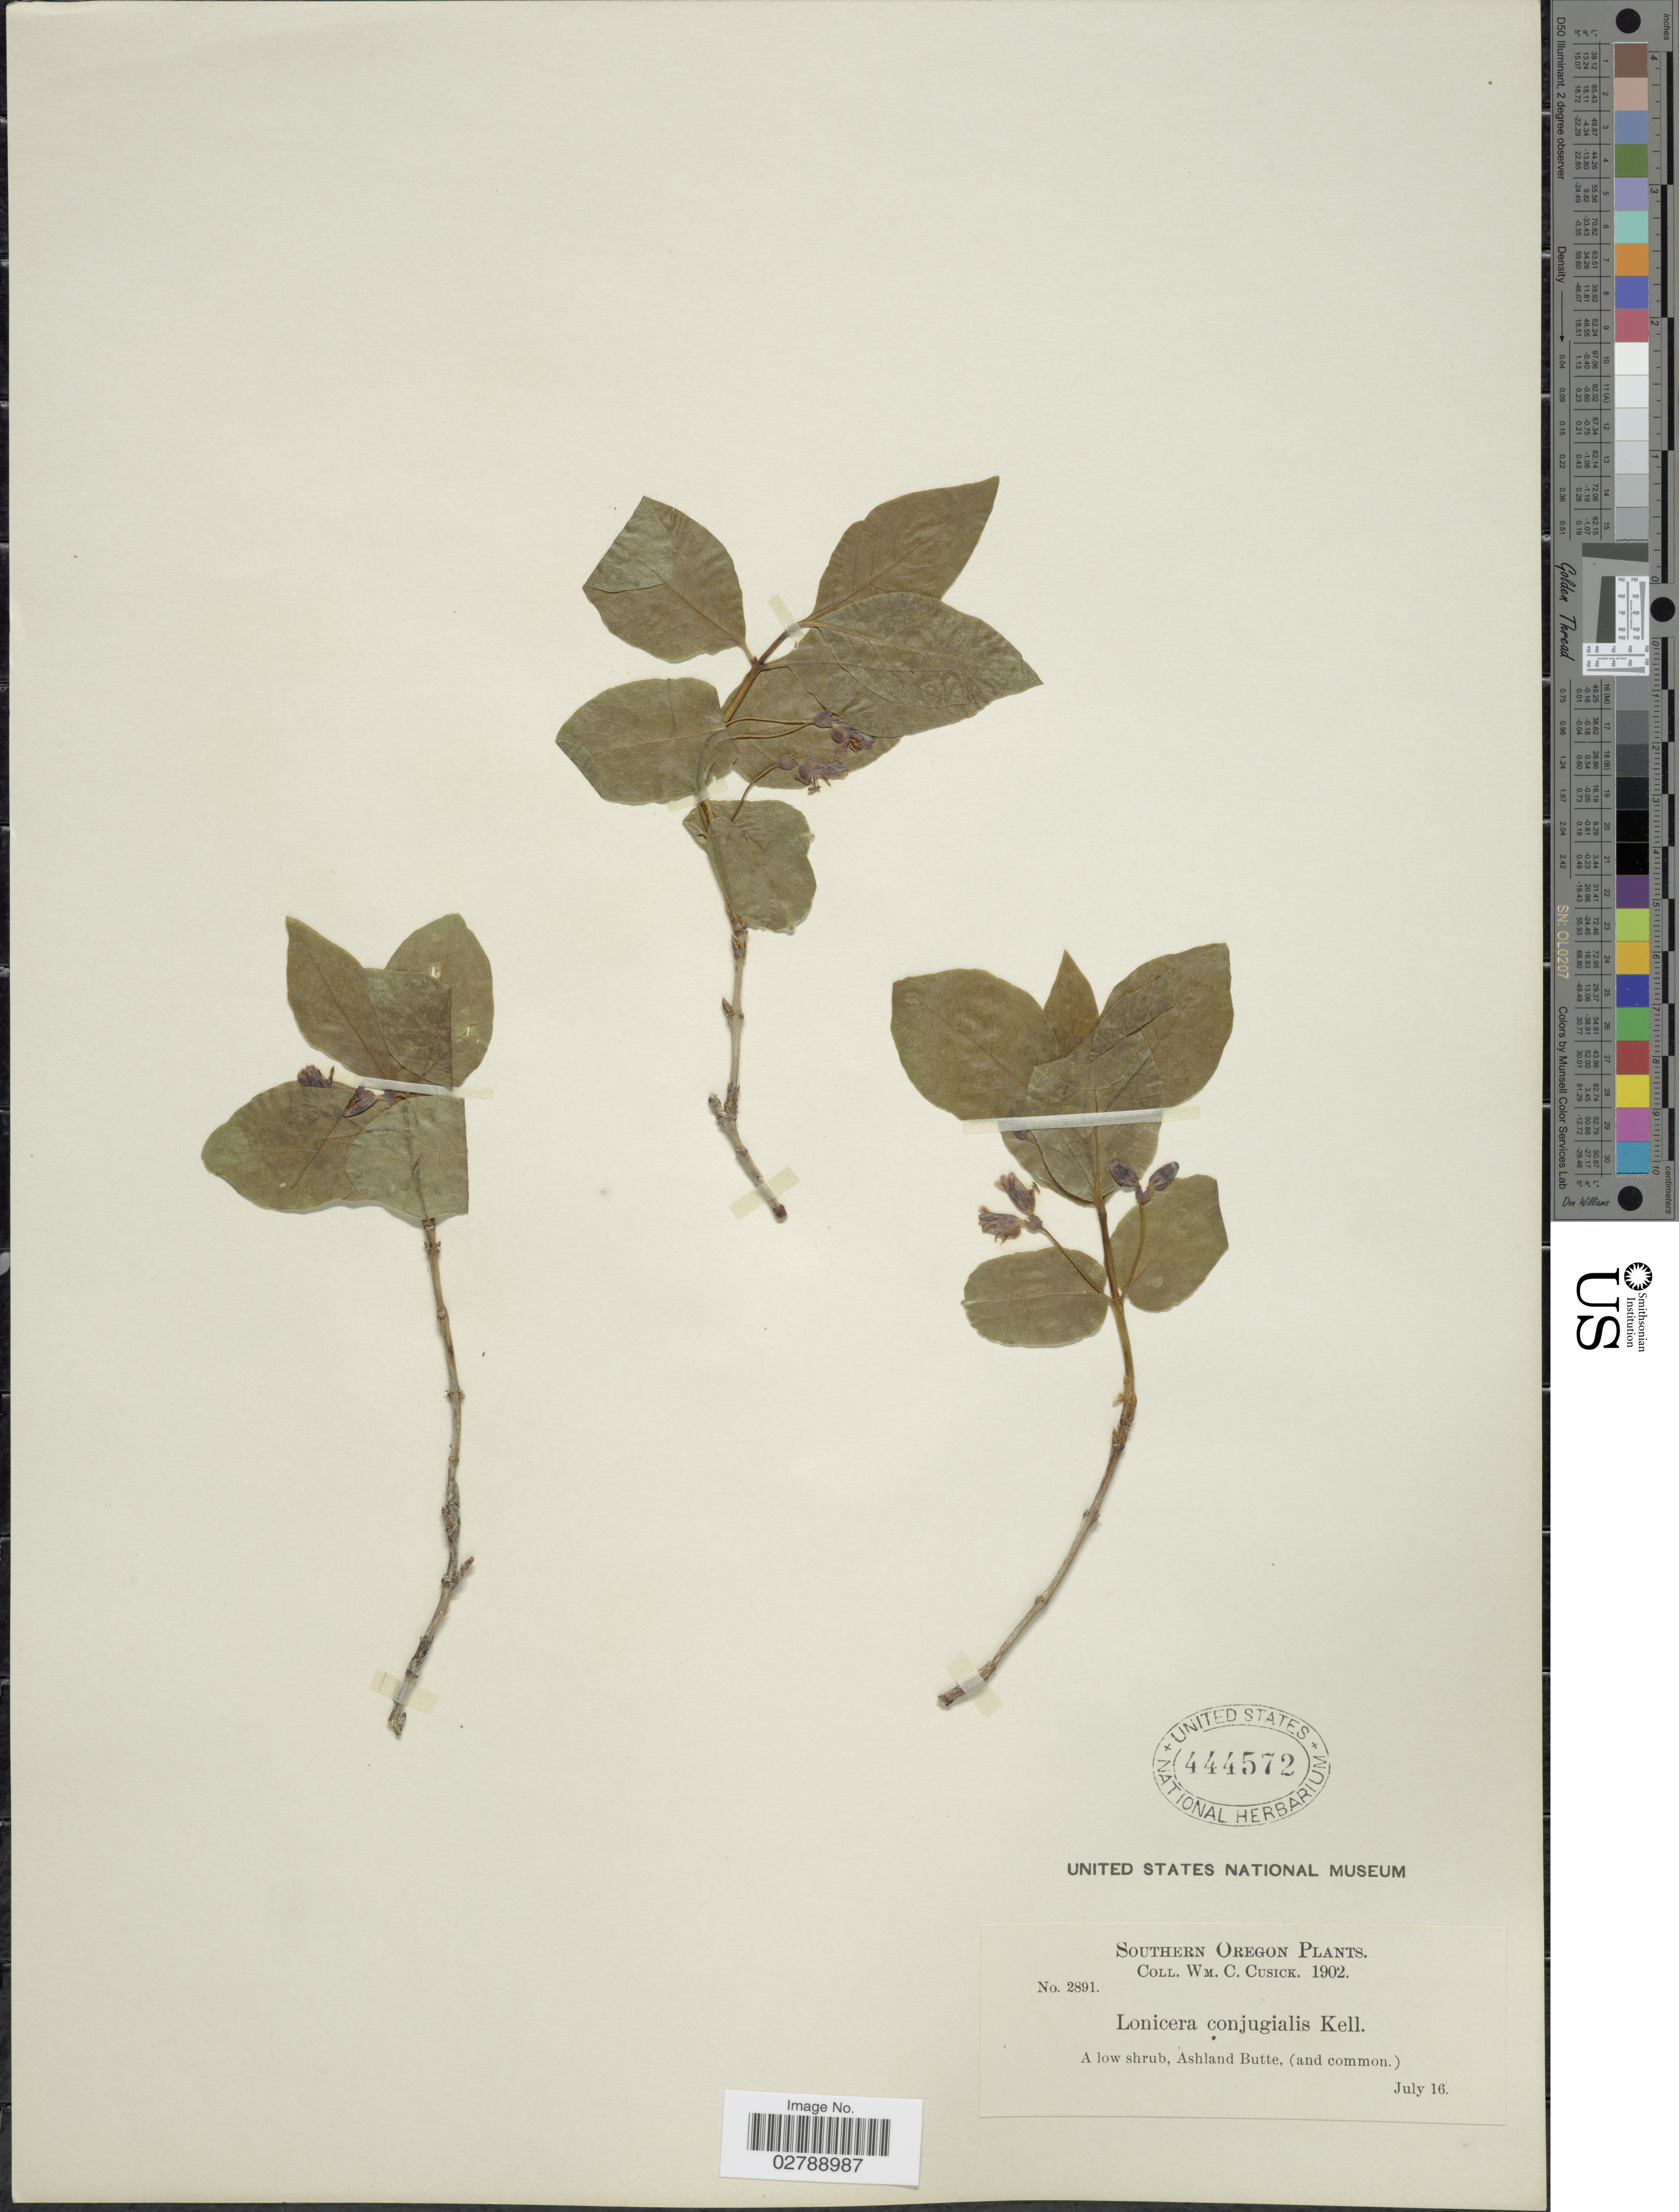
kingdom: Plantae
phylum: Tracheophyta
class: Magnoliopsida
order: Dipsacales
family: Caprifoliaceae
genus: Lonicera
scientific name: Lonicera conjugialis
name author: Kellogg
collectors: W. C. Cusick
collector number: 2891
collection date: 1902-07-16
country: United States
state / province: Oregon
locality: Southern Oregon. A low shrub, Ashland Butte.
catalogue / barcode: US 444572